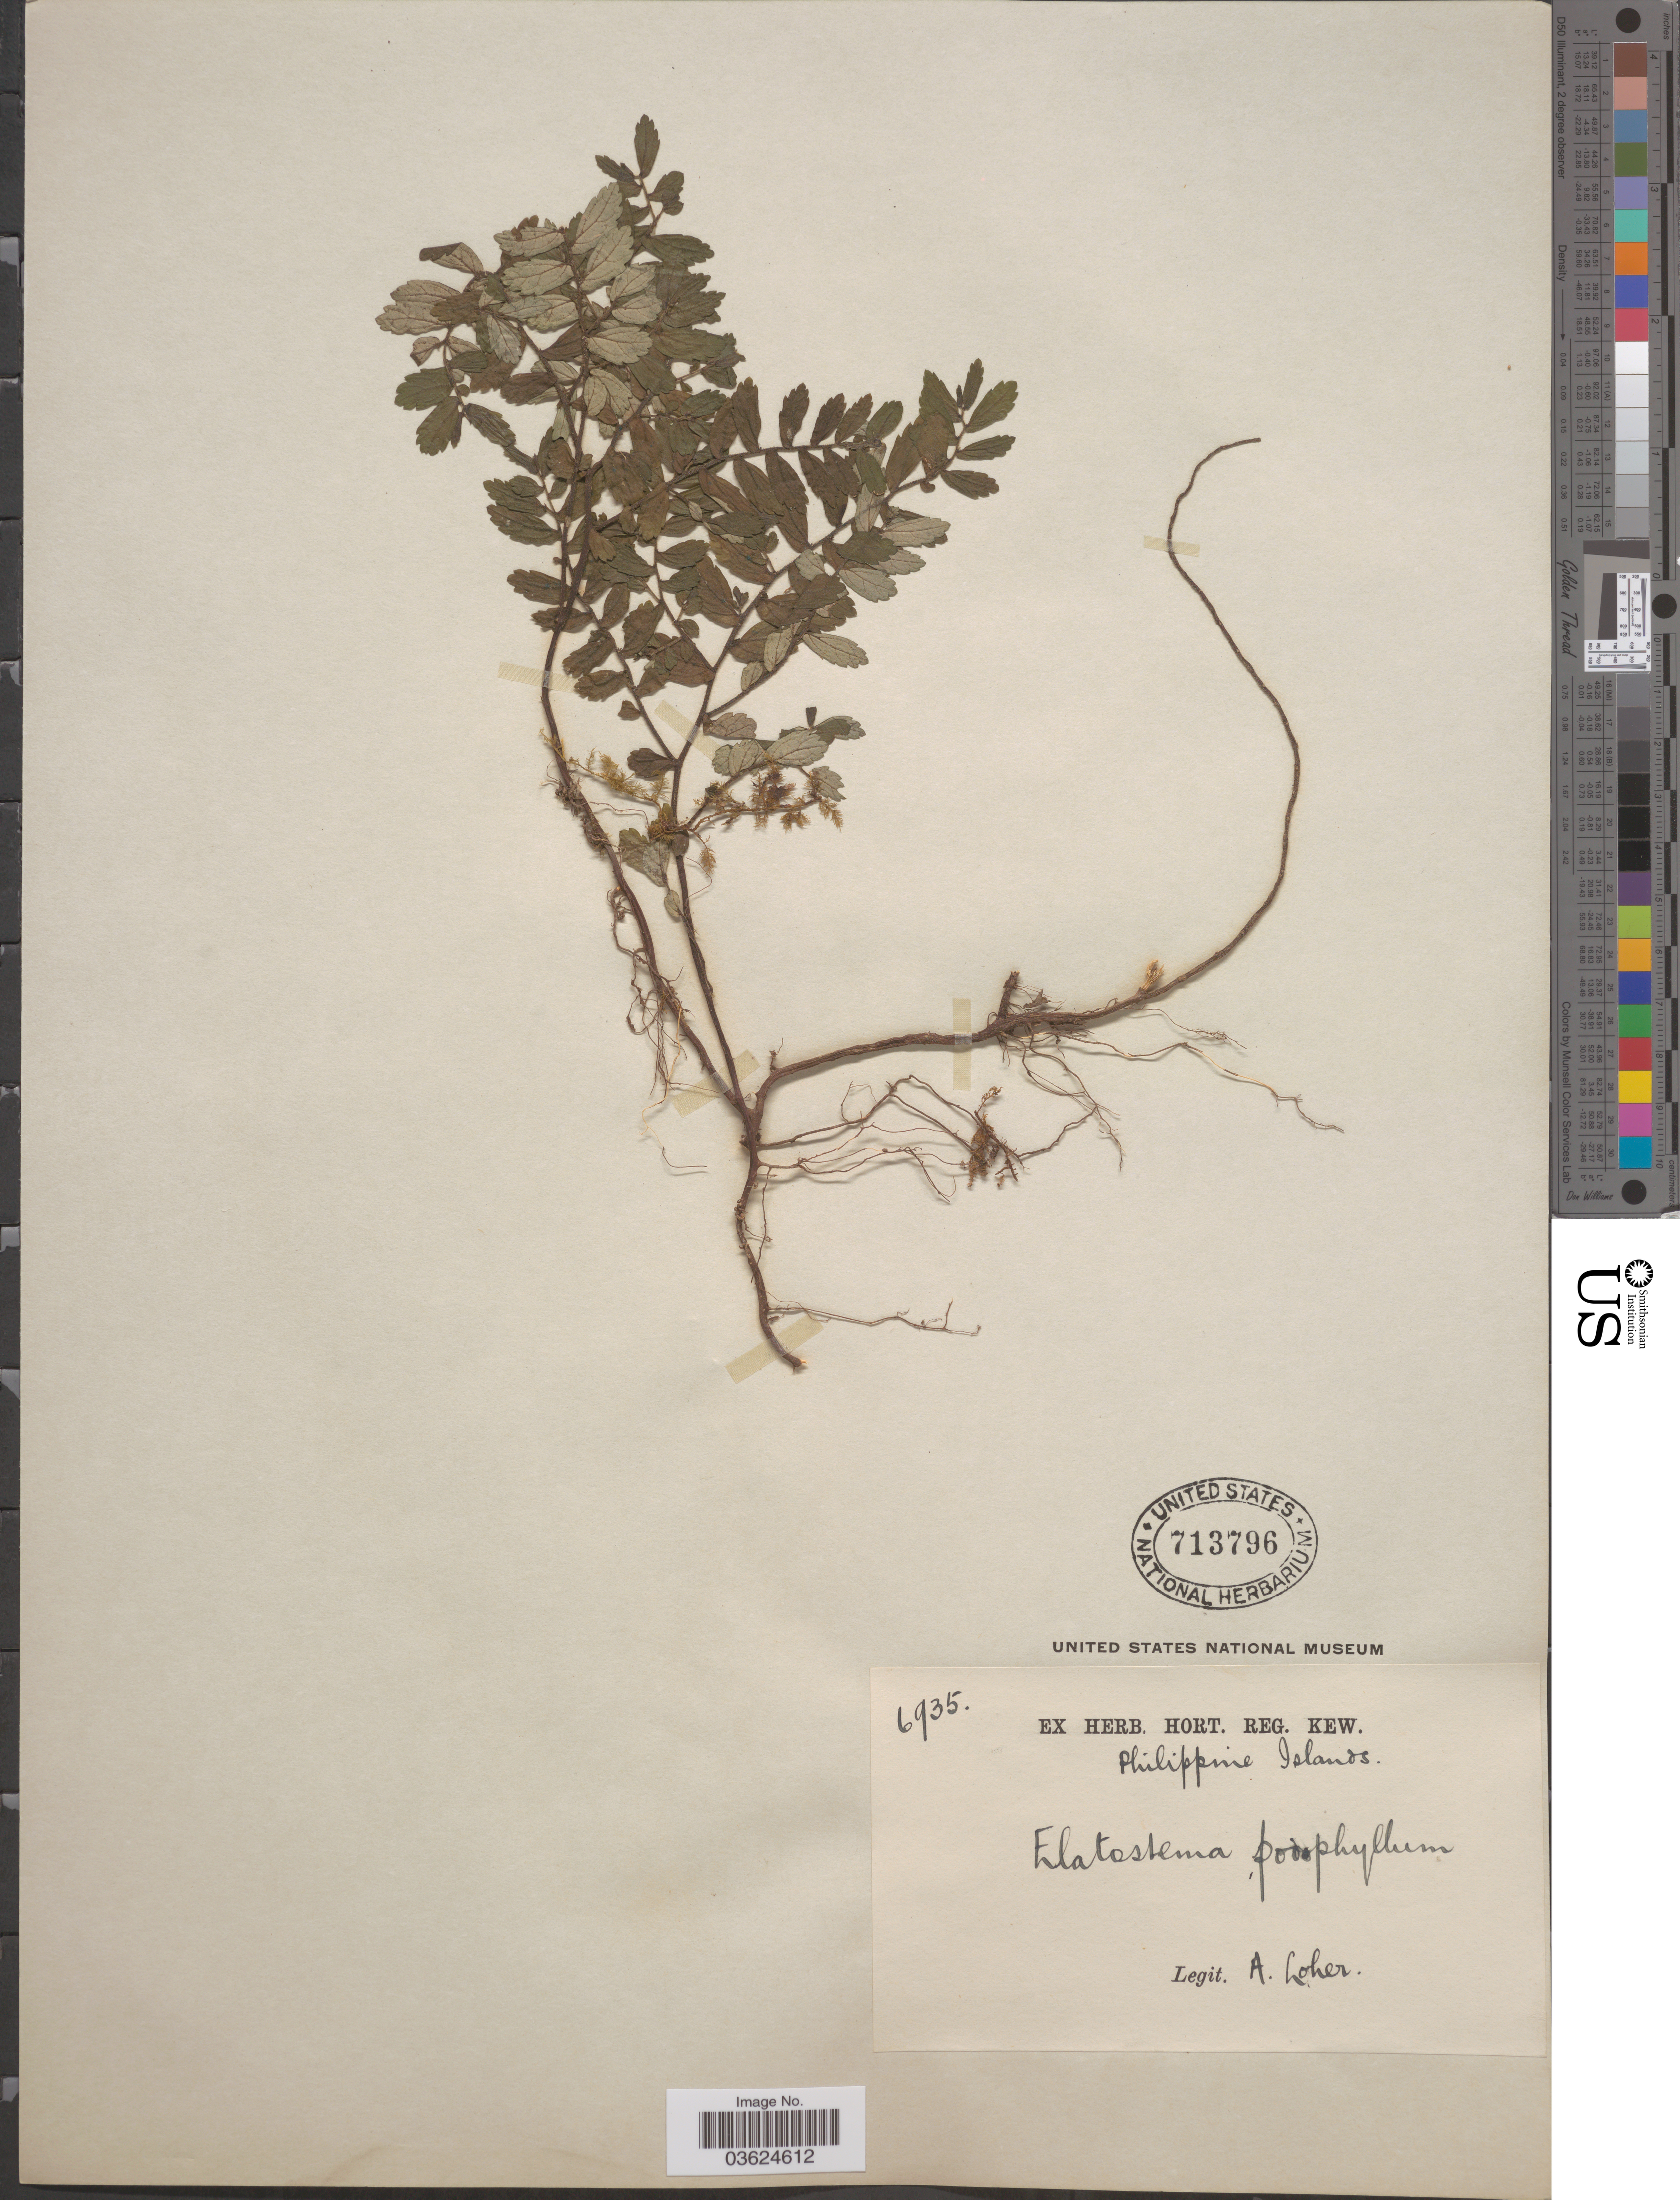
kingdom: Plantae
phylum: Tracheophyta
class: Magnoliopsida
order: Rosales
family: Urticaceae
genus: Elatostema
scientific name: Elatostema podophyllum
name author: Wedd.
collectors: A. Loher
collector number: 6935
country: Philippines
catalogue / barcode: US 713796